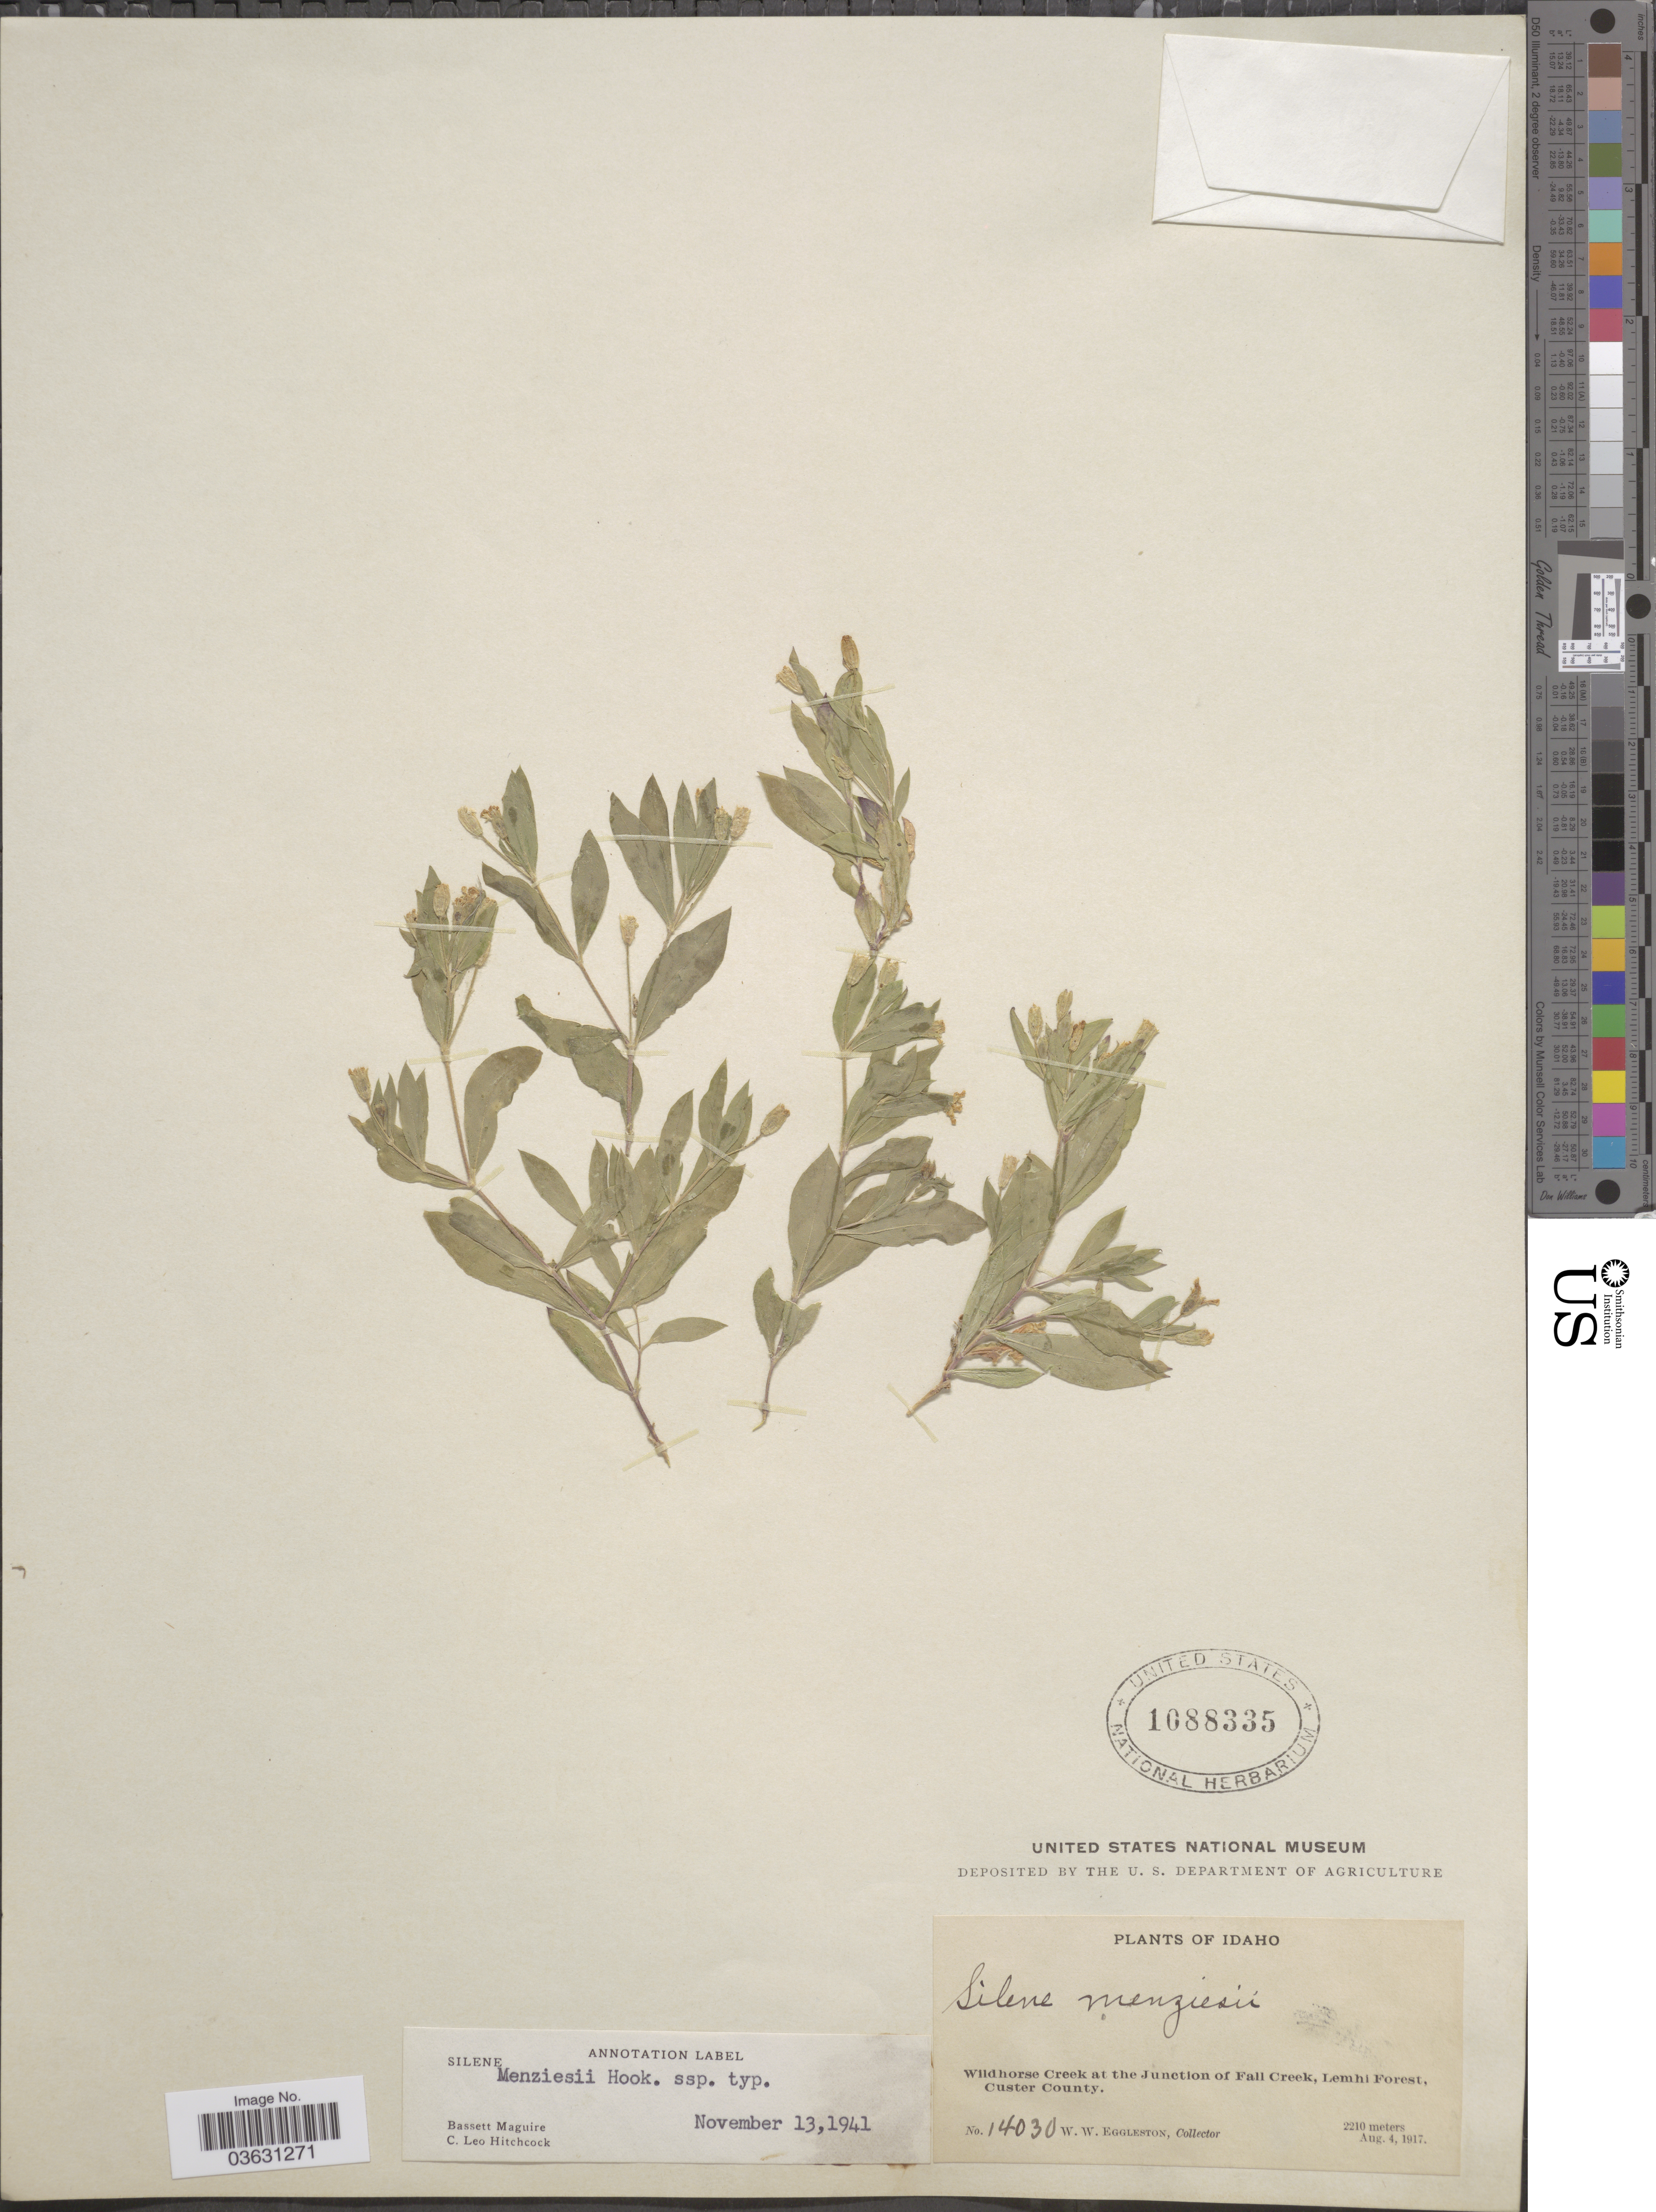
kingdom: Plantae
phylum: Tracheophyta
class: Magnoliopsida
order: Caryophyllales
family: Caryophyllaceae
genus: Silene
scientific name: Silene menziesii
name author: Hook.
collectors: W. W. Eggleston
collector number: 14030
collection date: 1917-08-04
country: United States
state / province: Idaho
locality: Wildhorse Creek at the Junction of Fall Creek, Lemhi Forest, Custer County.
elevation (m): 2210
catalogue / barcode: US 1088335